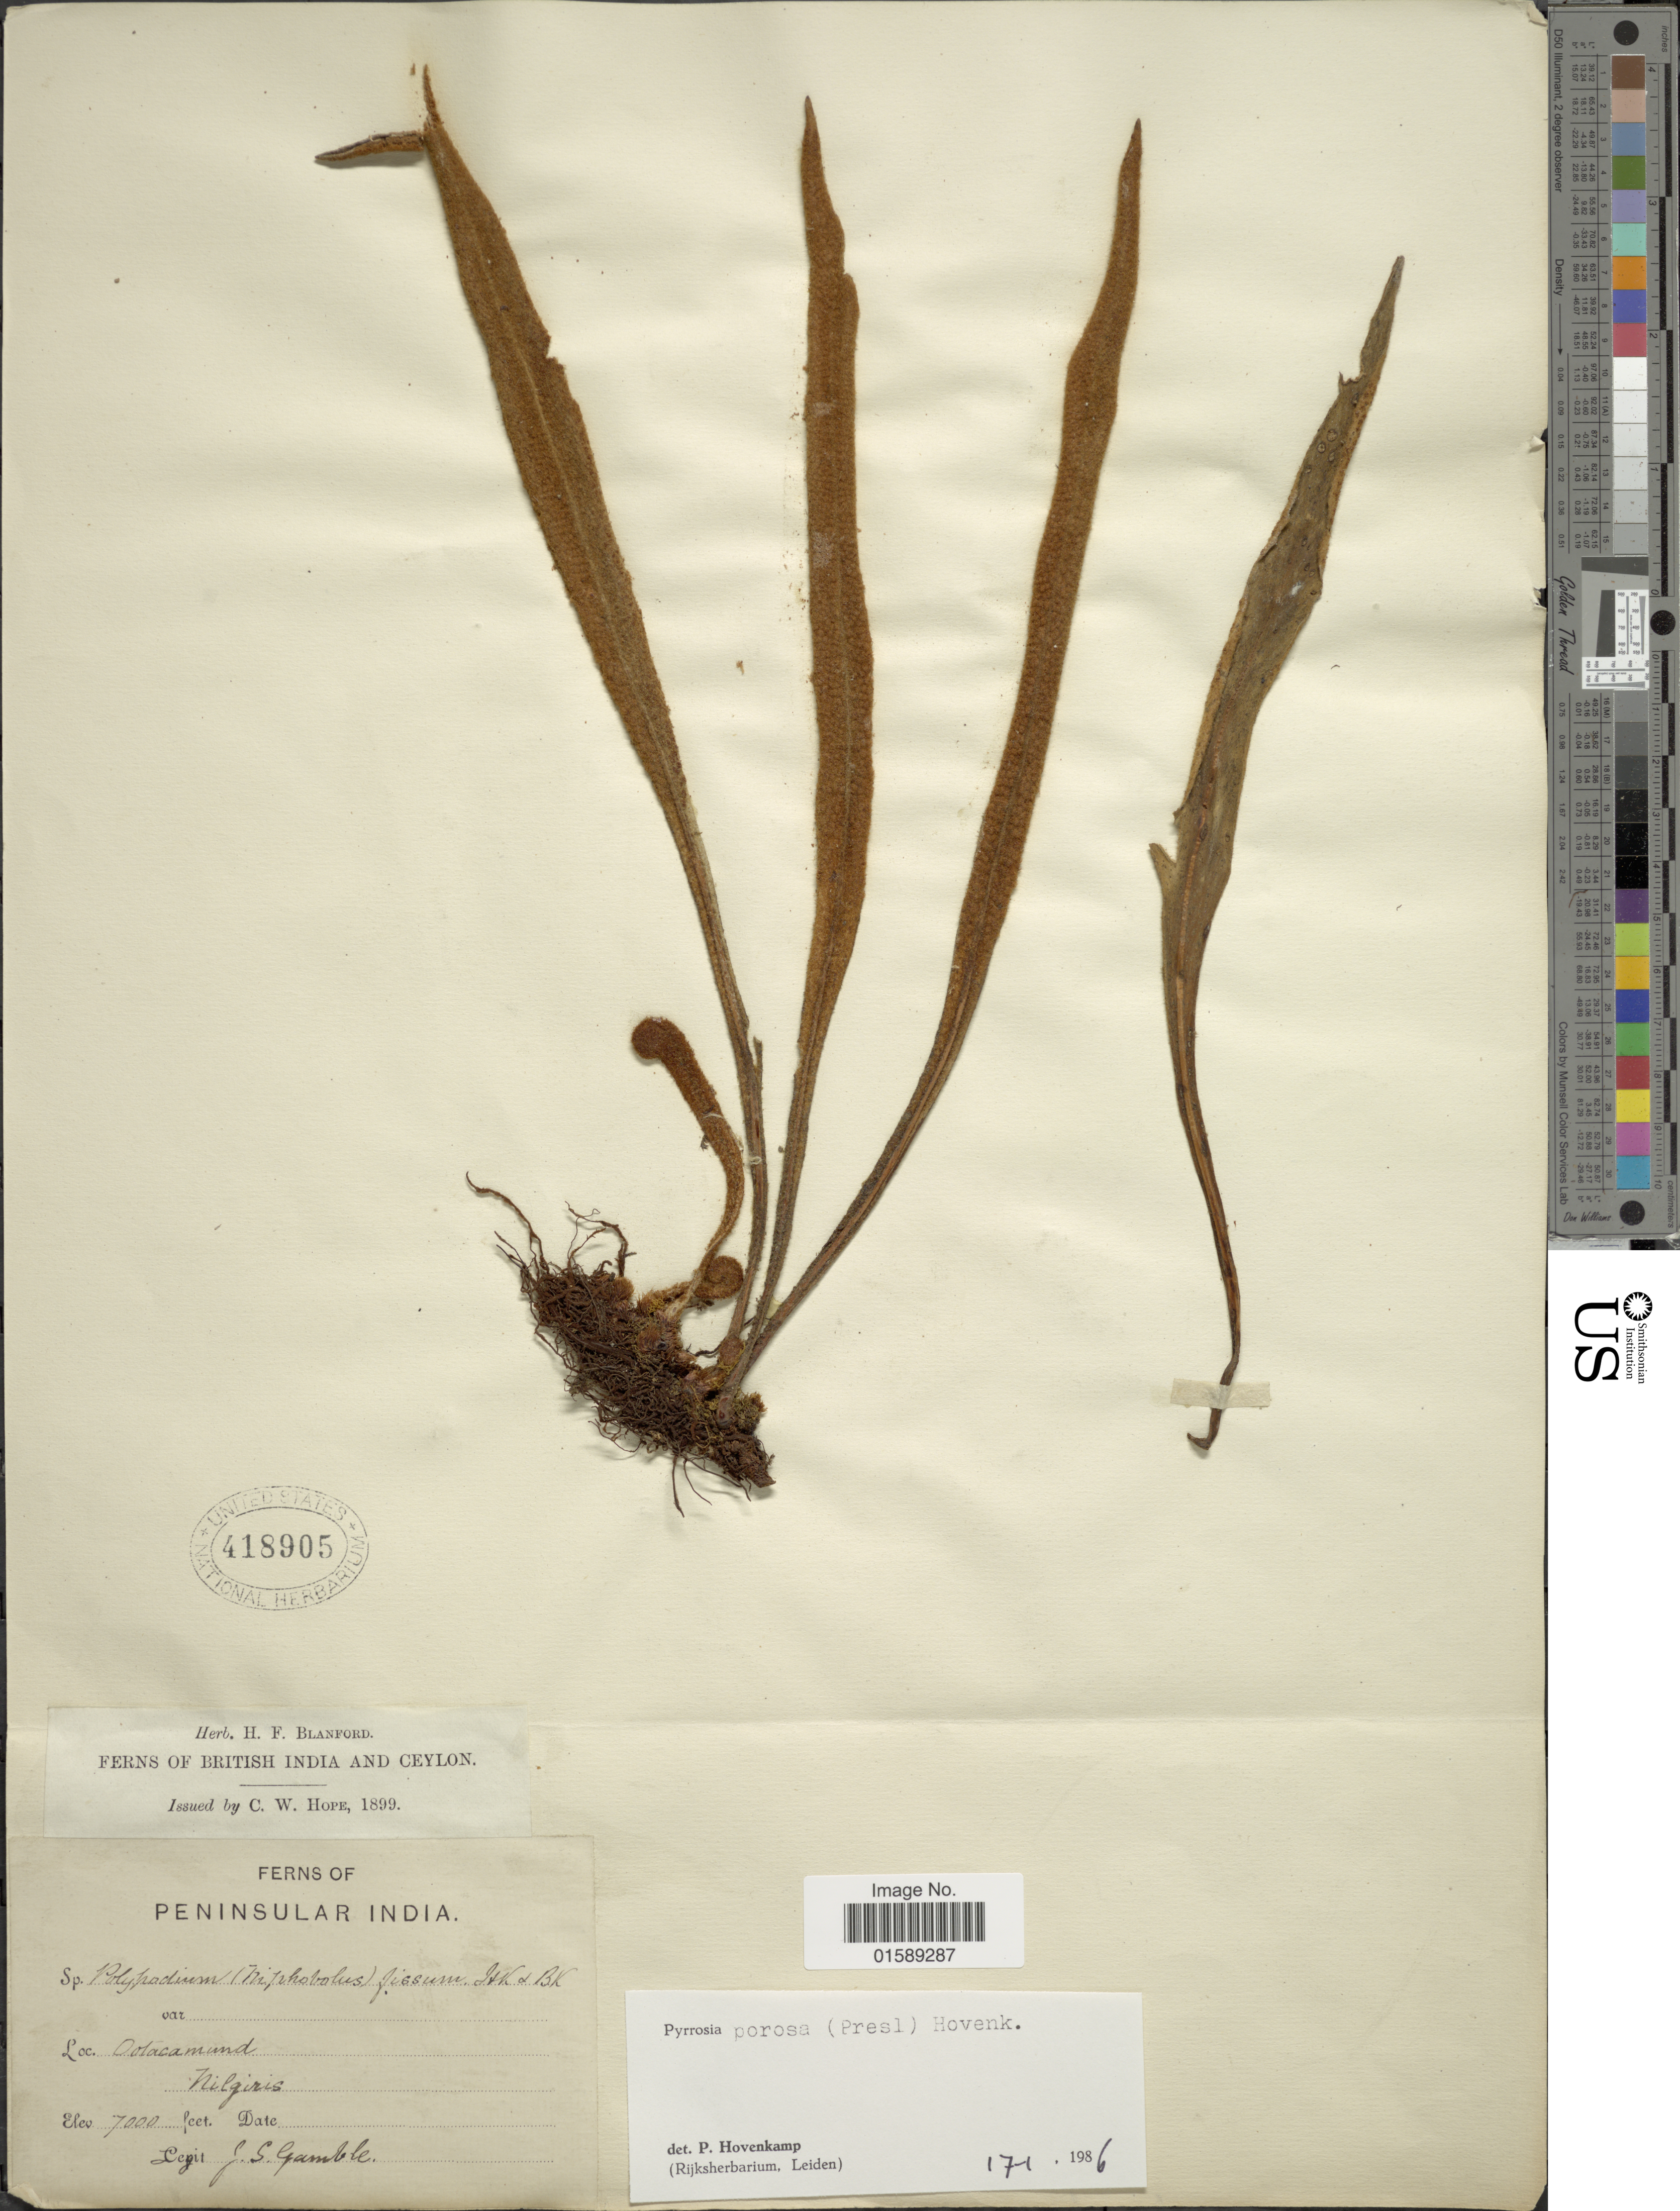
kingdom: Plantae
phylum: Tracheophyta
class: Polypodiopsida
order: Polypodiales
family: Polypodiaceae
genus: Pyrrosia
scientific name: Pyrrosia porosa var. porosa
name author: (C. Presl) Hovenkamp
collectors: J. S. Gamble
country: India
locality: Peninsular India. Ootacamund, Nilgiris.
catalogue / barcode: US 418905